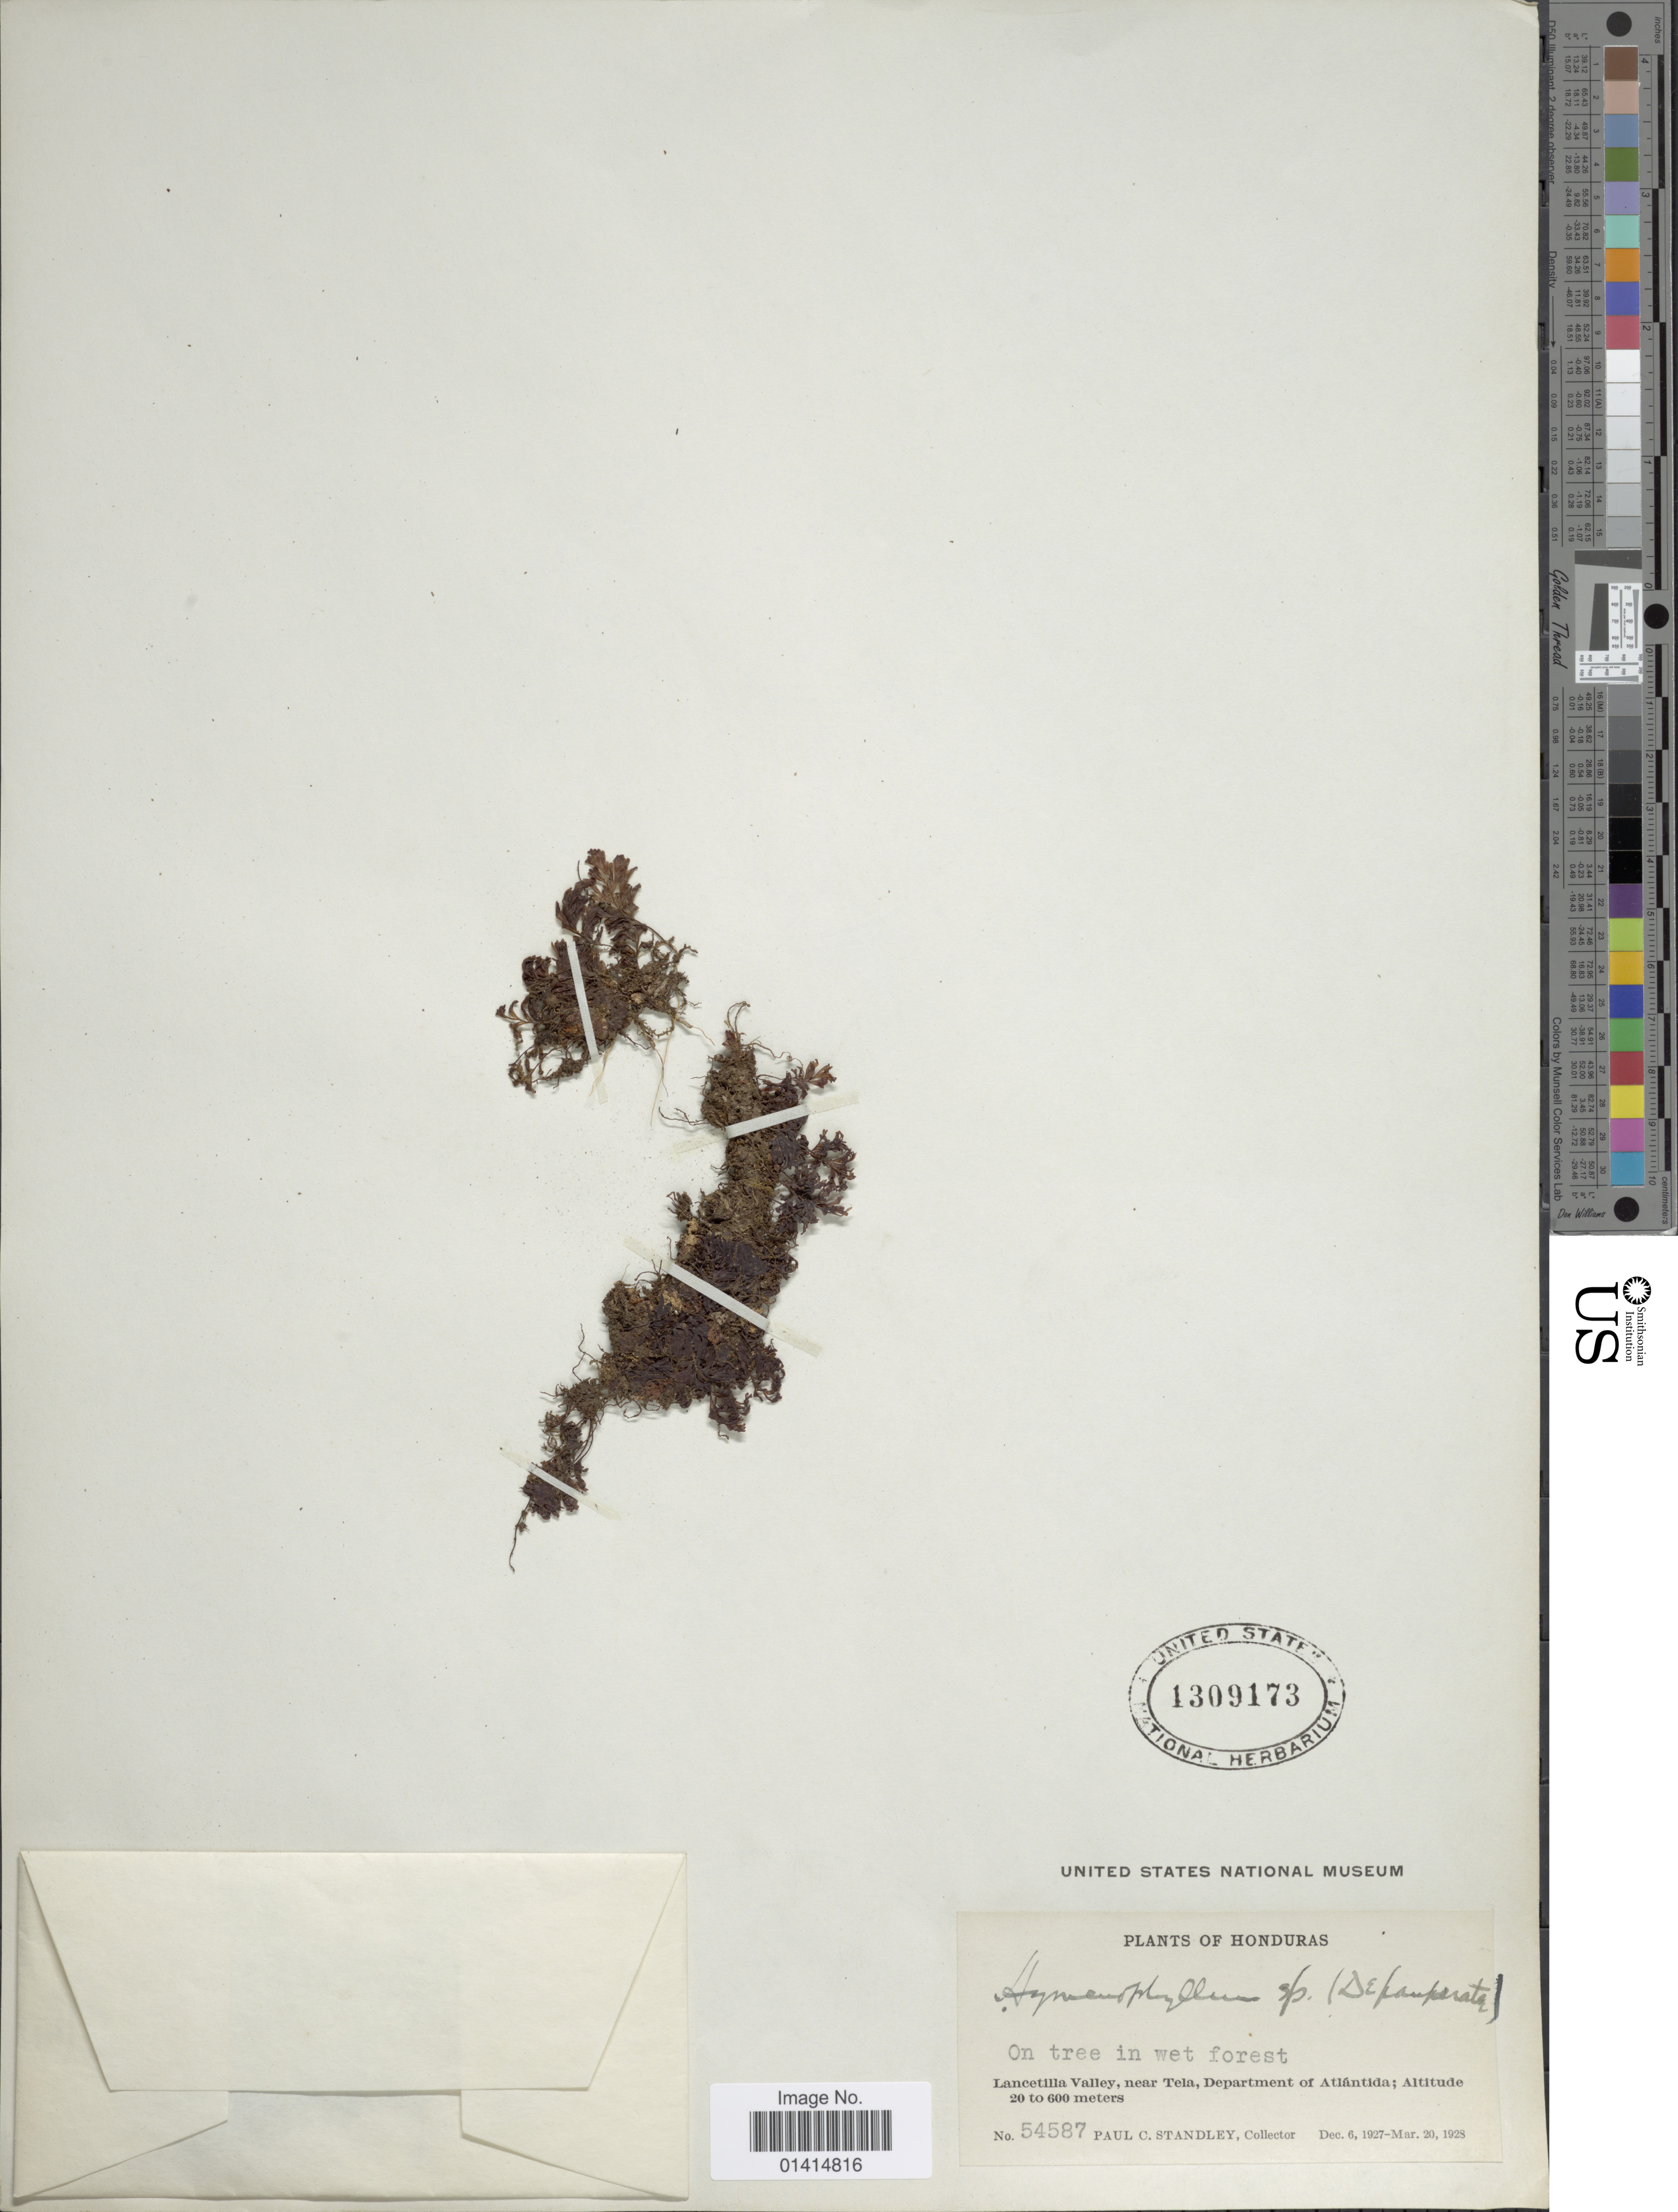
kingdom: Plantae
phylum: Tracheophyta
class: Polypodiopsida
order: Hymenophyllales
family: Hymenophyllaceae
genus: Hymenophyllum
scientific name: Hymenophyllum sp.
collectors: P. C. Standley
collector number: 54587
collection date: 1927-12-06/1928-03-20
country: Honduras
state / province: Atlántida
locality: Lancetilla Valley, neartela, Department of Atlántida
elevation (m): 20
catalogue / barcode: US 1309173